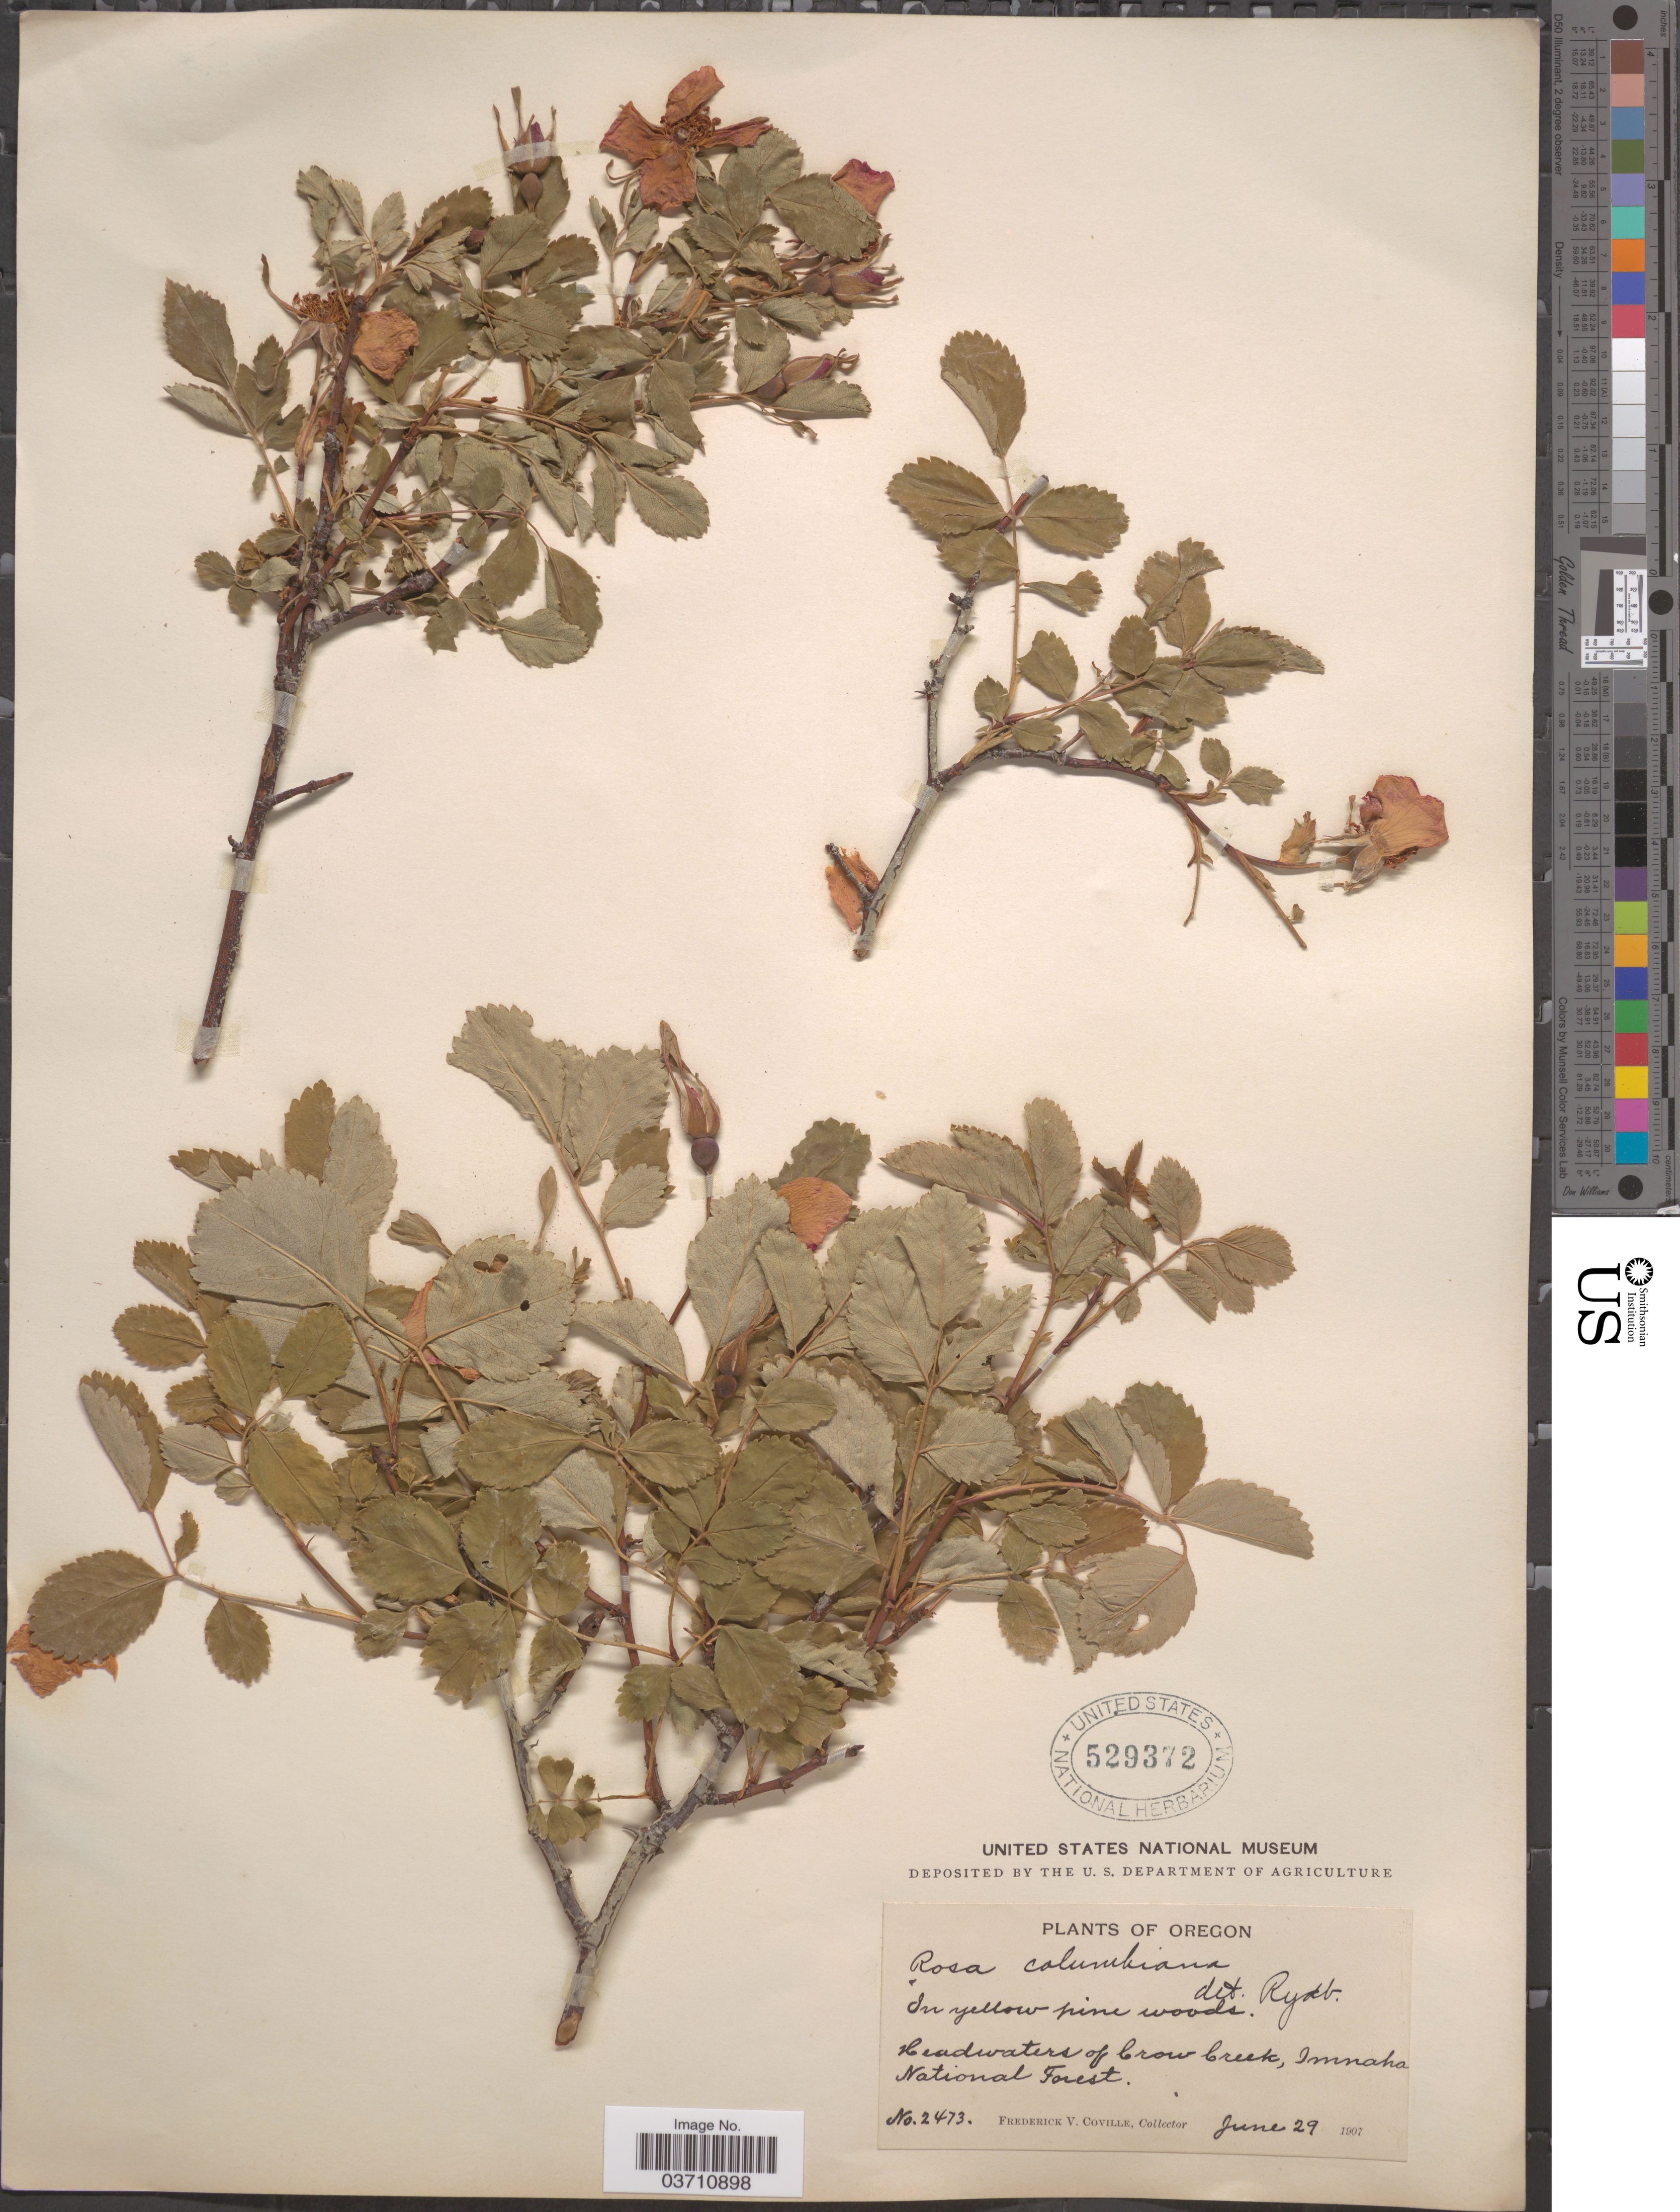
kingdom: Plantae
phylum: Tracheophyta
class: Magnoliopsida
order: Rosales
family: Rosaceae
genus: Rosa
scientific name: Rosa columbiana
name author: Rydb.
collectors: F. V. Coville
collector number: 2473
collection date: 1907-06-29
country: United States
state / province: Oregon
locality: Headwaters of Crow Creek, Imnaha National Forest.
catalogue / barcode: US 529372